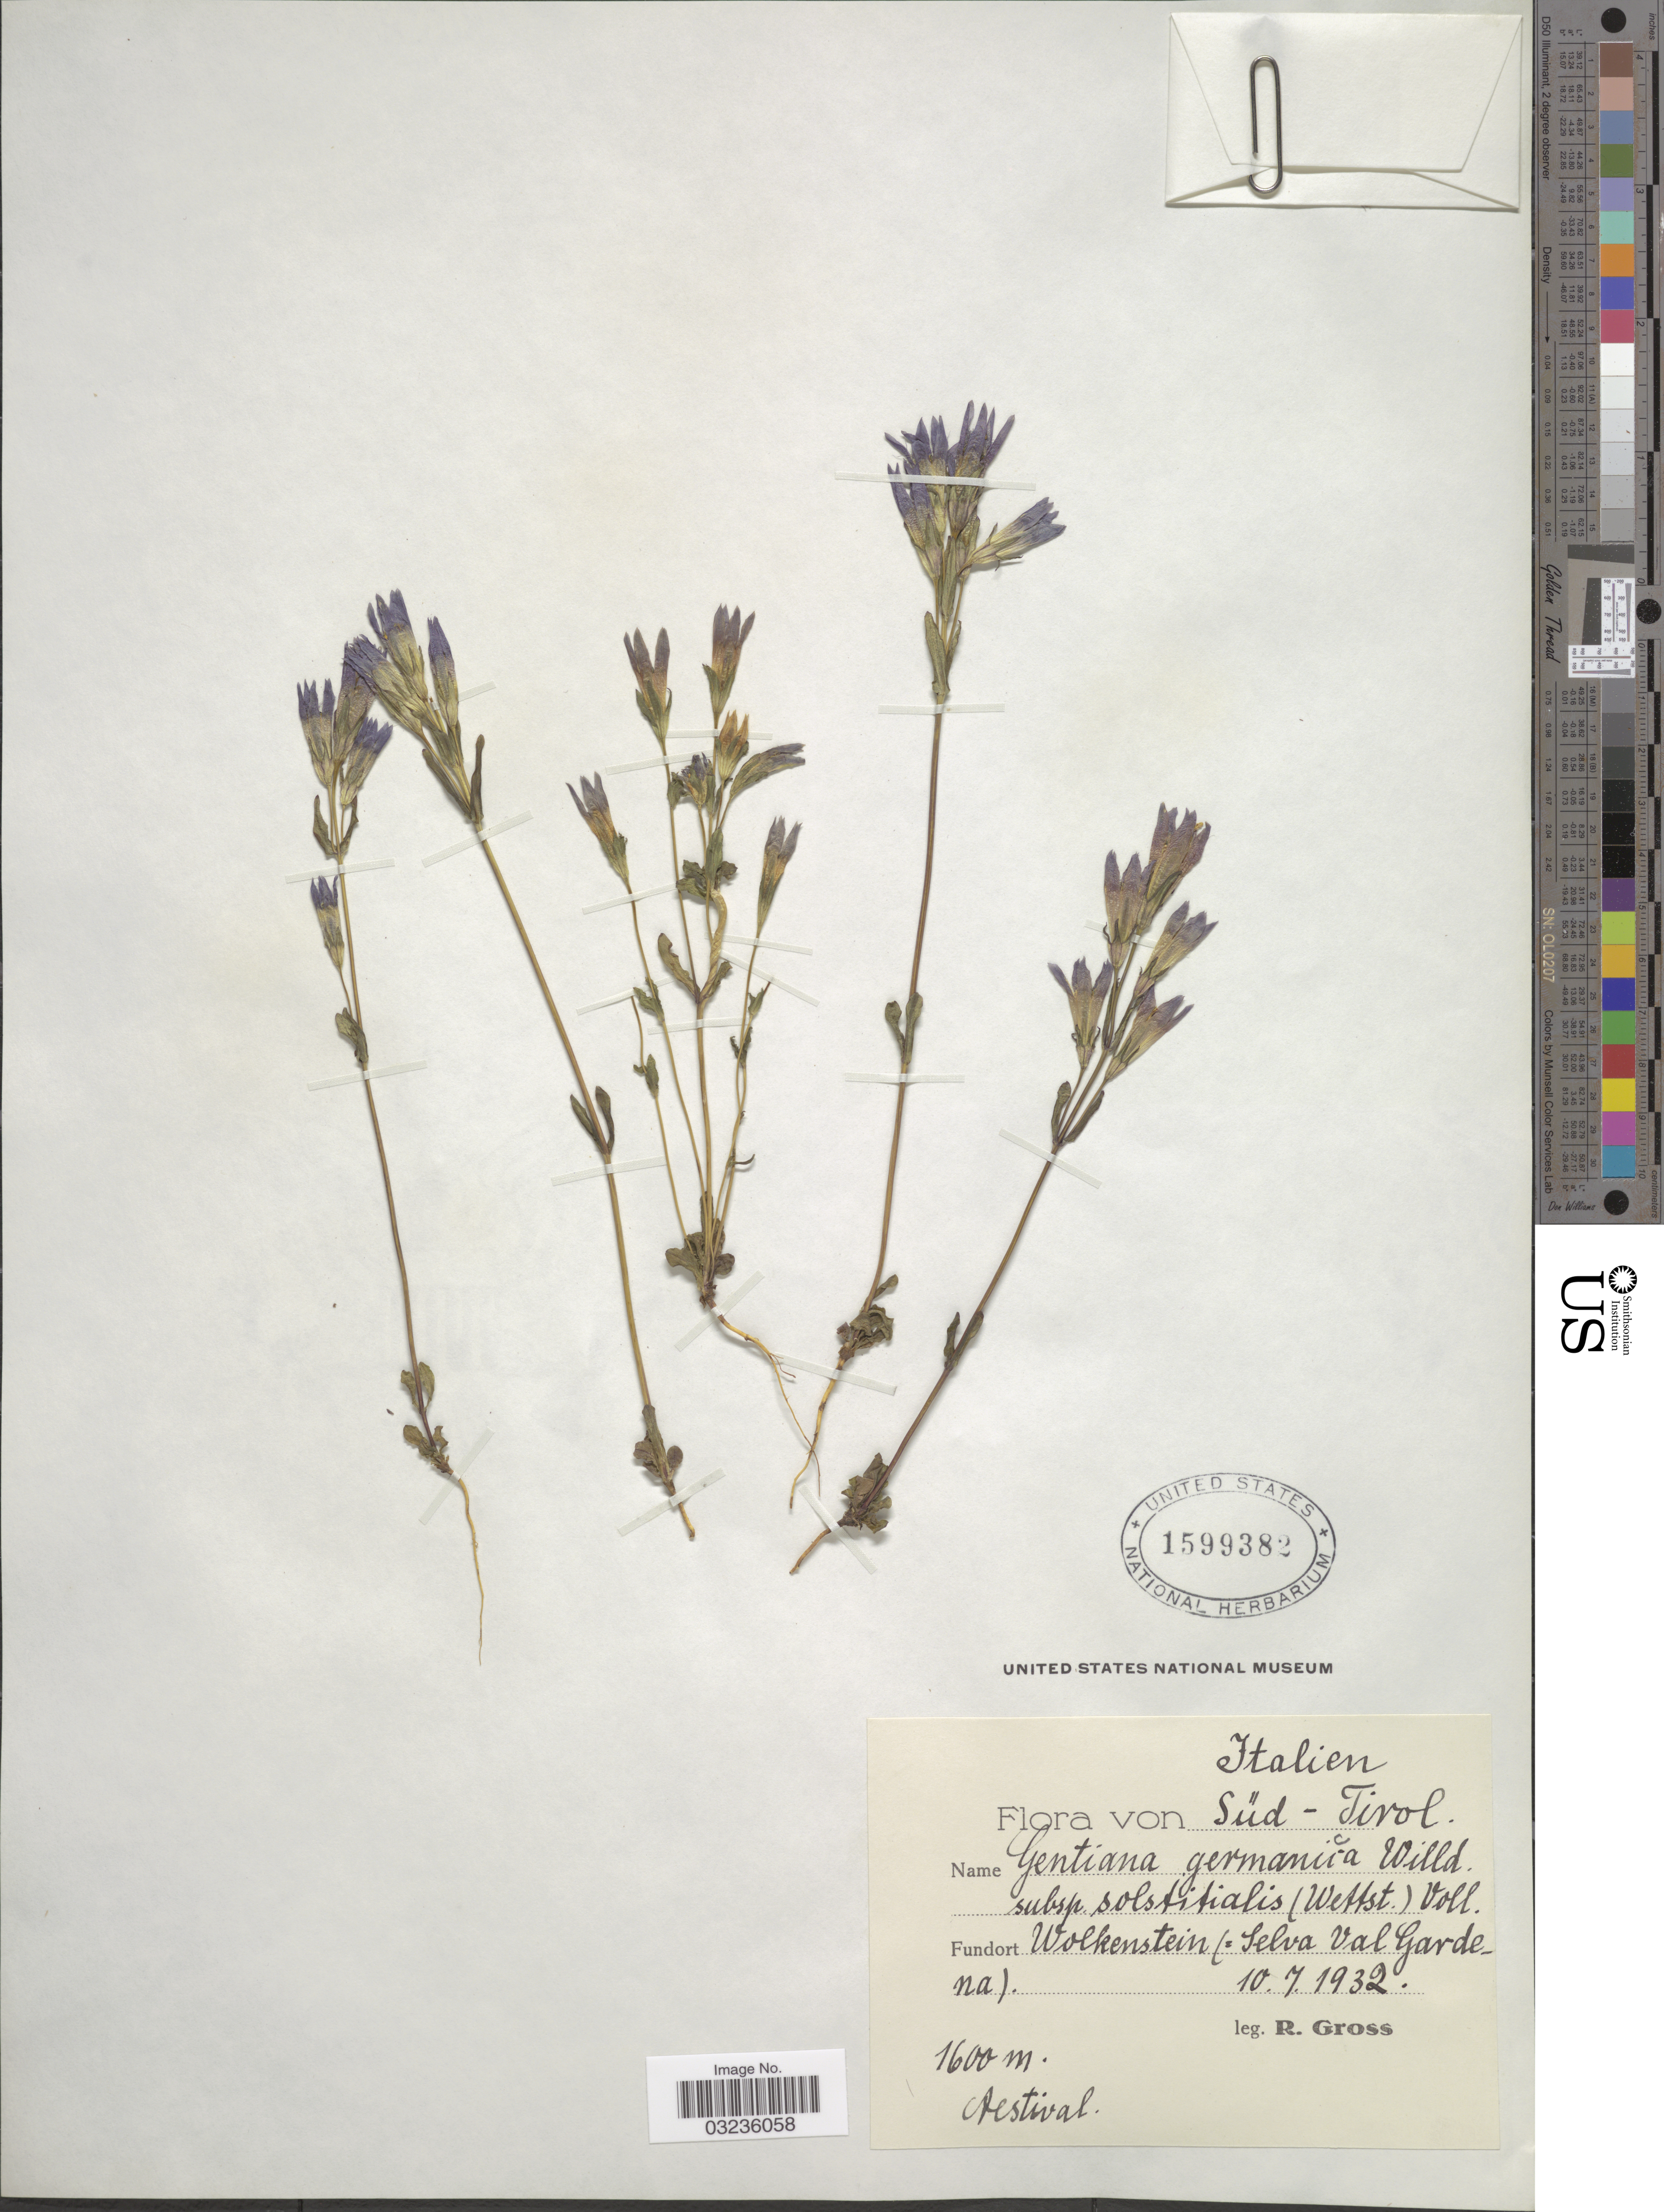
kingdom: Plantae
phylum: Tracheophyta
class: Magnoliopsida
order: Gentianales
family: Gentianaceae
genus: Gentiana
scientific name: Gentiana germanica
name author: Willd.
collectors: R. Gross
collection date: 1932-07-10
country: Italy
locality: Süd-Tirol. Wolkenstein (=Selva Val Gardena).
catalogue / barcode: US 1599382